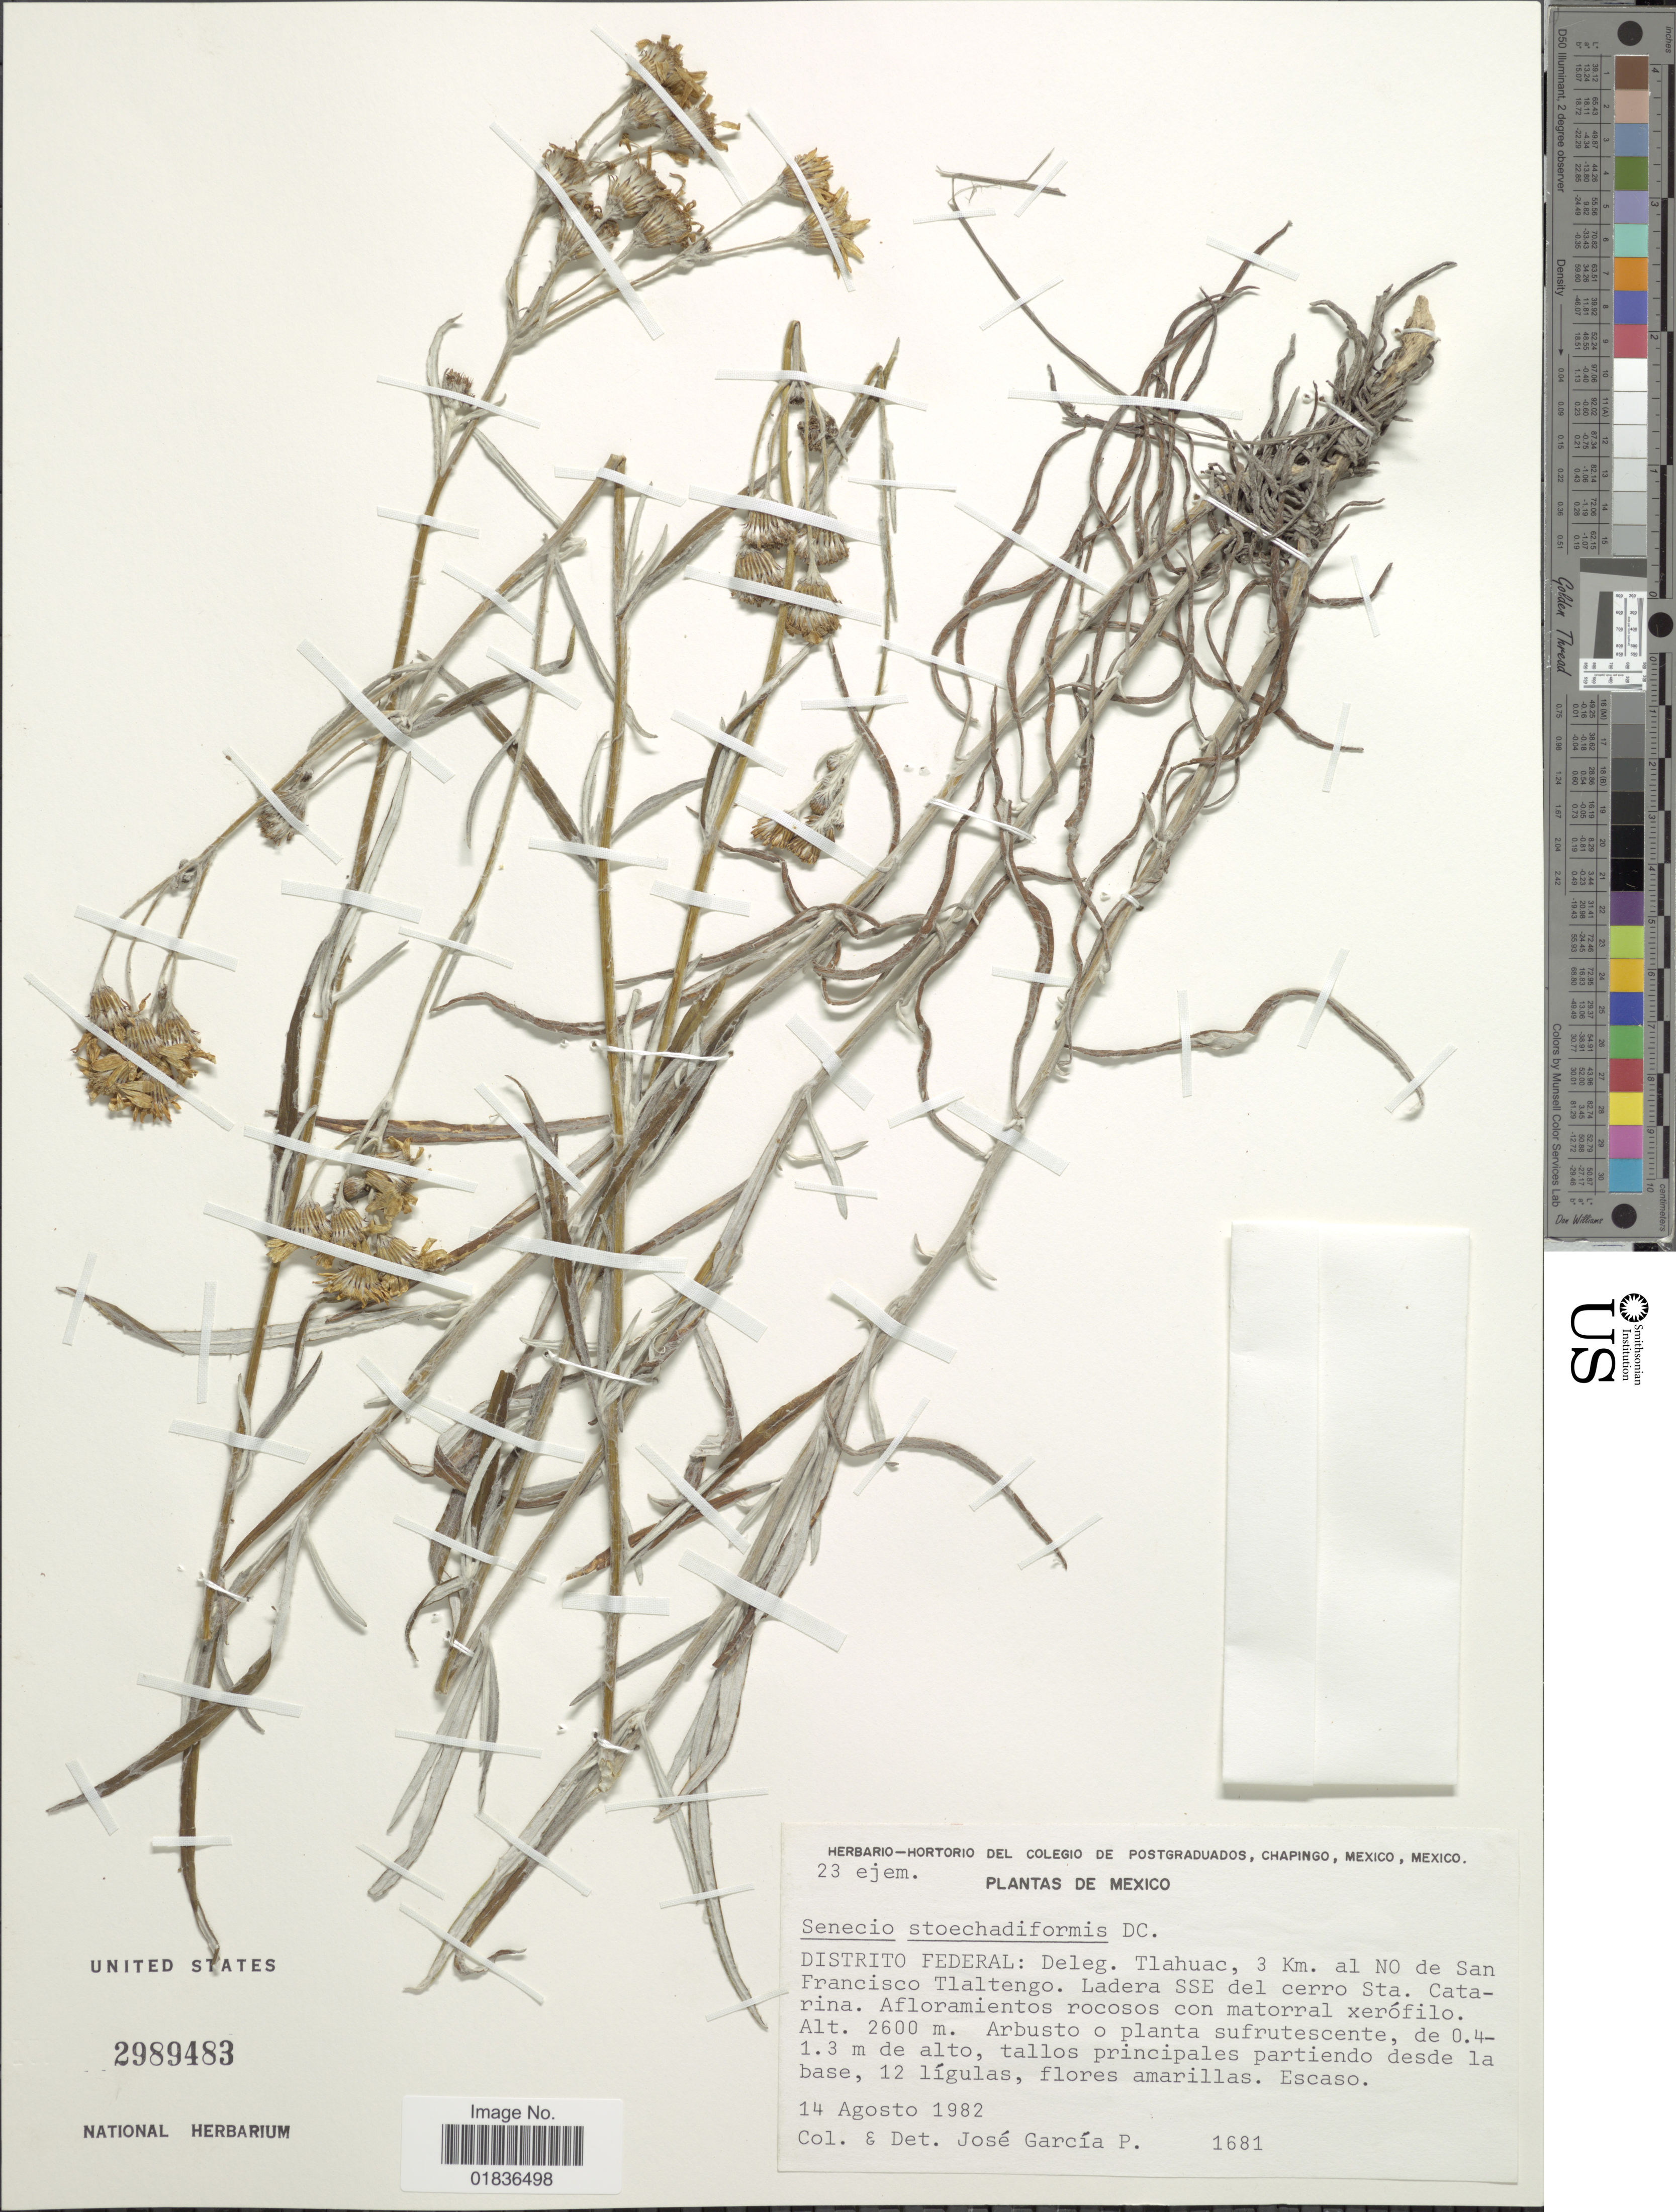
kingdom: Plantae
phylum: Tracheophyta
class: Magnoliopsida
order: Asterales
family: Asteraceae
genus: Senecio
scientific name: Senecio stoechadiformis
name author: DC.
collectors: J. García-P.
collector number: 1681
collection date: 1982-08-14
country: Mexico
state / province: Distrito Federal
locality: Deleg. Tlahuac, 3 km. al NO de San Francisco Tlaltengo, ladera SSE del cerro Sta. Catarina.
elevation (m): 2600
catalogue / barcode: US 2989483